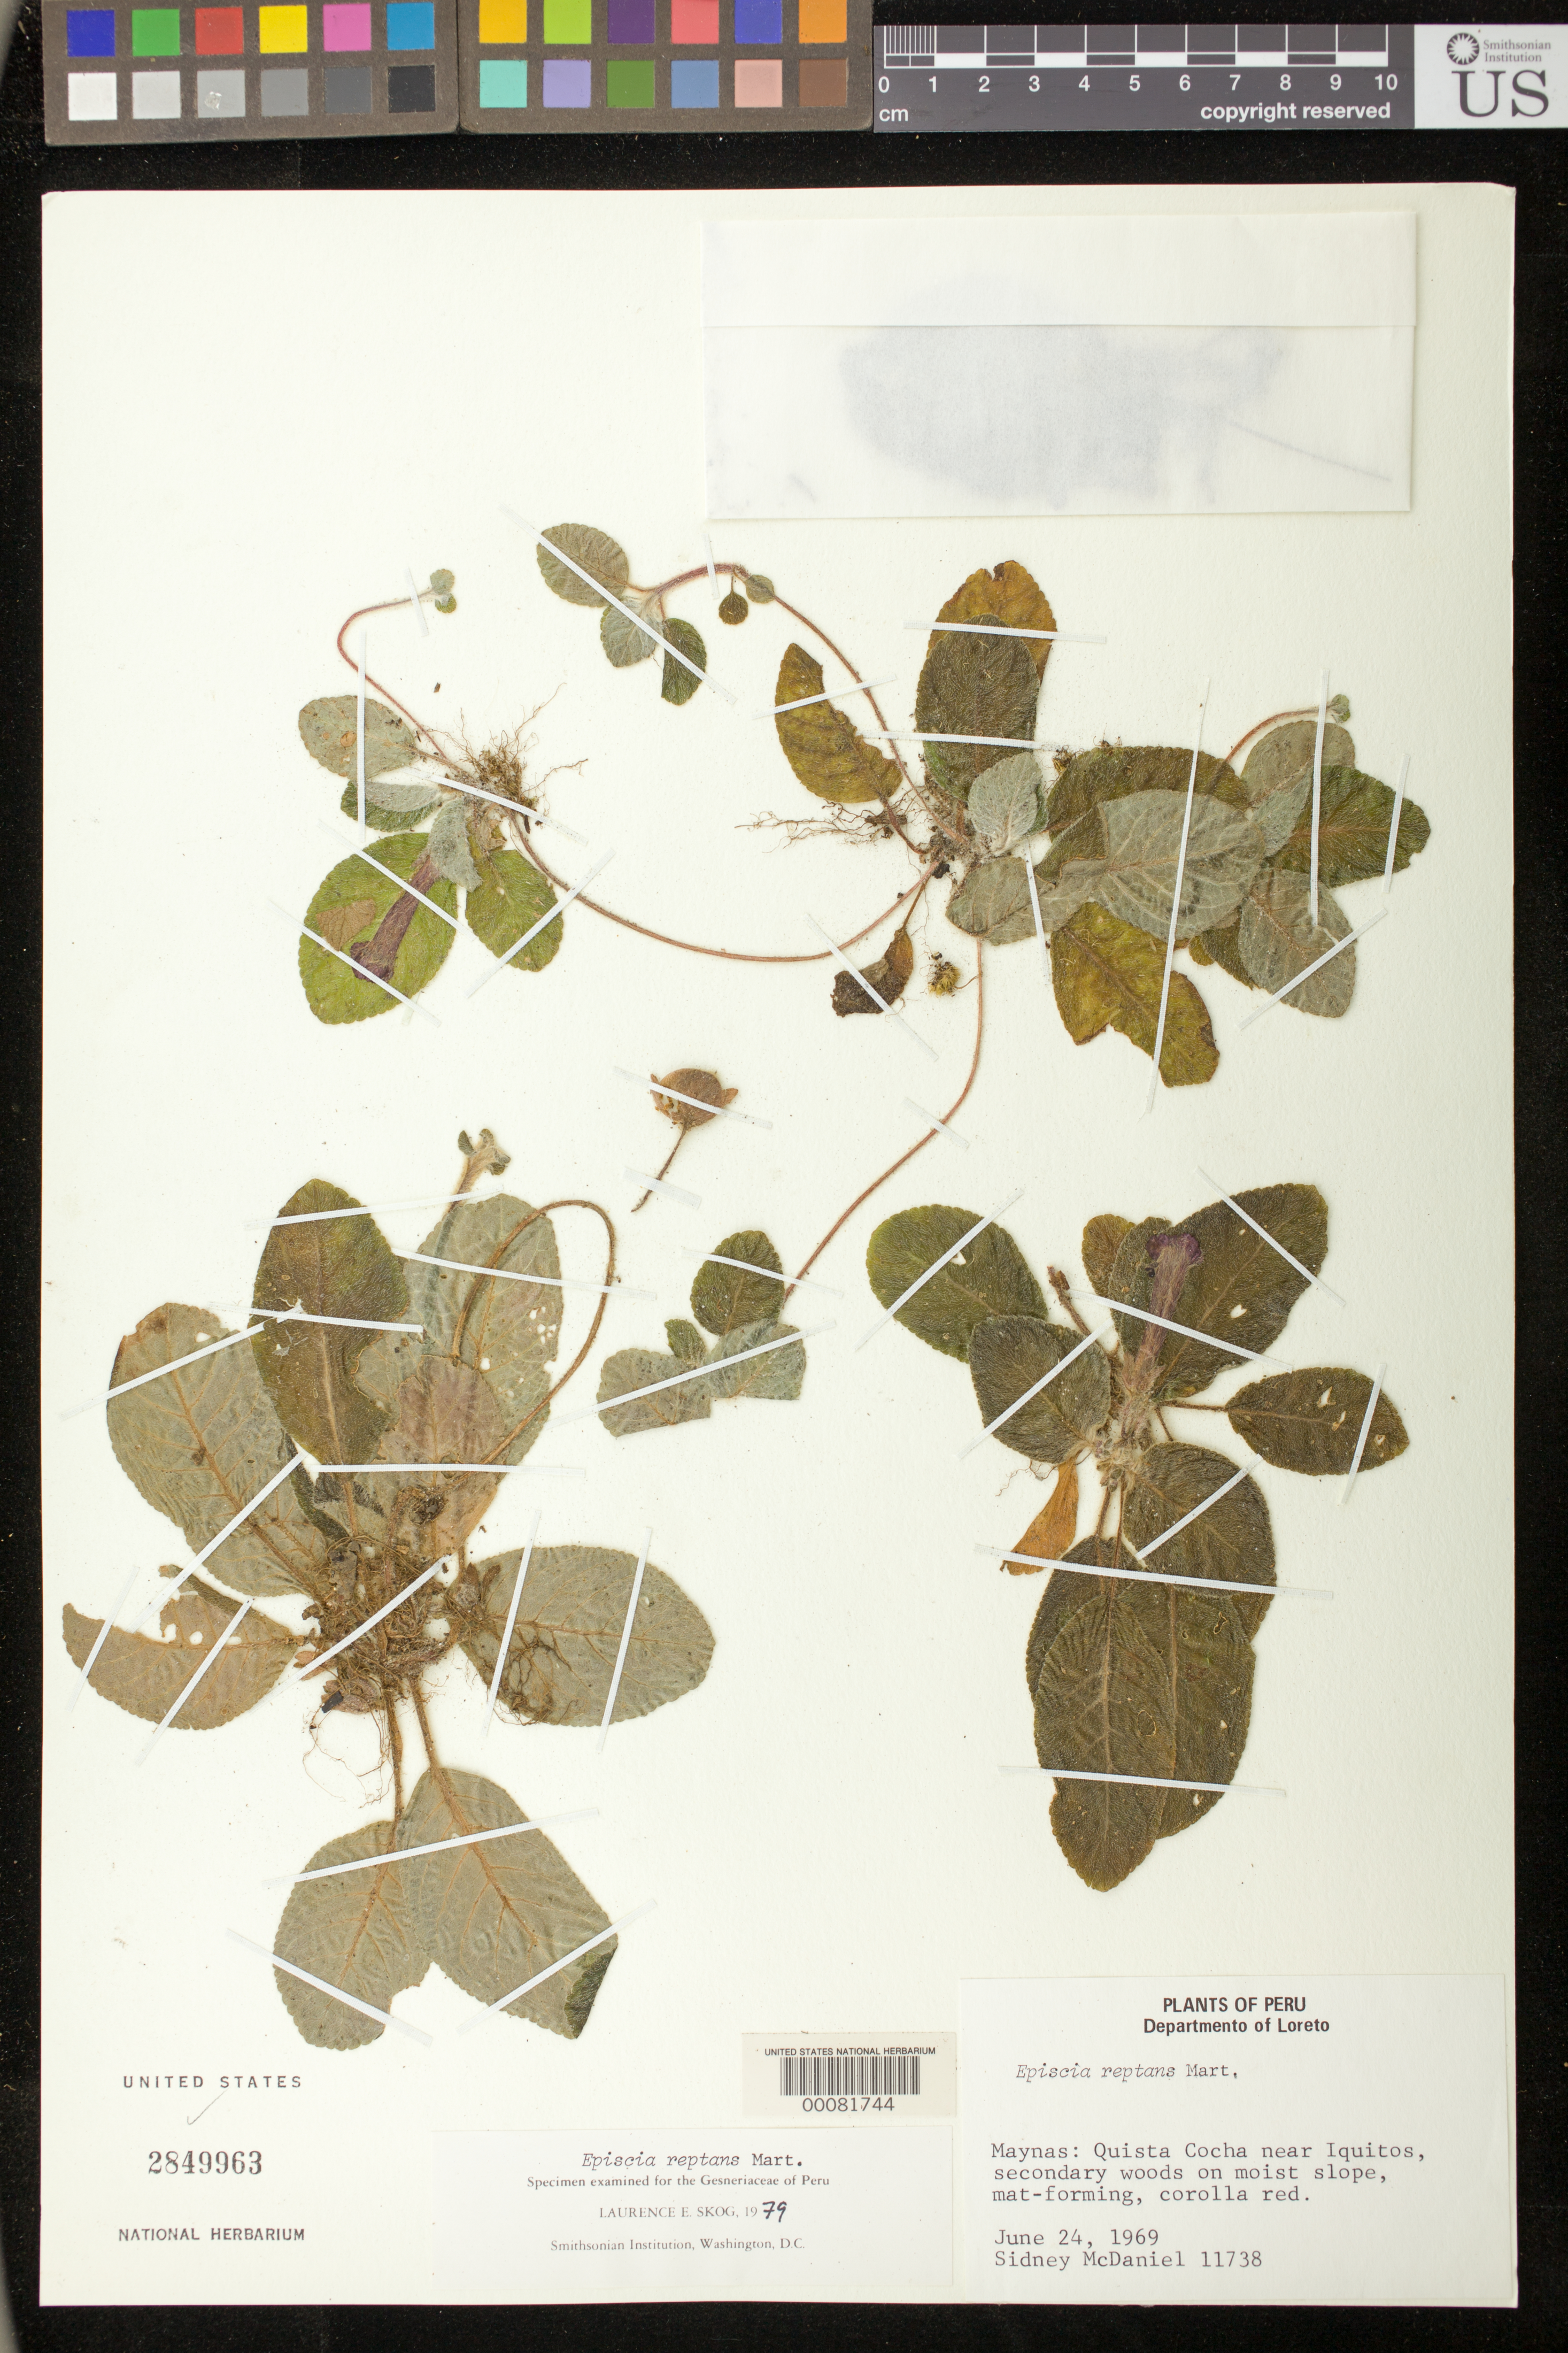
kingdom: Plantae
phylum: Tracheophyta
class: Magnoliopsida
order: Lamiales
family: Gesneriaceae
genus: Episcia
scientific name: Episcia reptans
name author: Mart.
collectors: S. McDaniel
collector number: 11738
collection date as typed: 24 Jun 1969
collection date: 1969-06-24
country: Peru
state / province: Loreto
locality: Maynas, Quista Cocha near Iquitos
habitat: Secondary woods on moist slope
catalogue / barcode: US 2849963